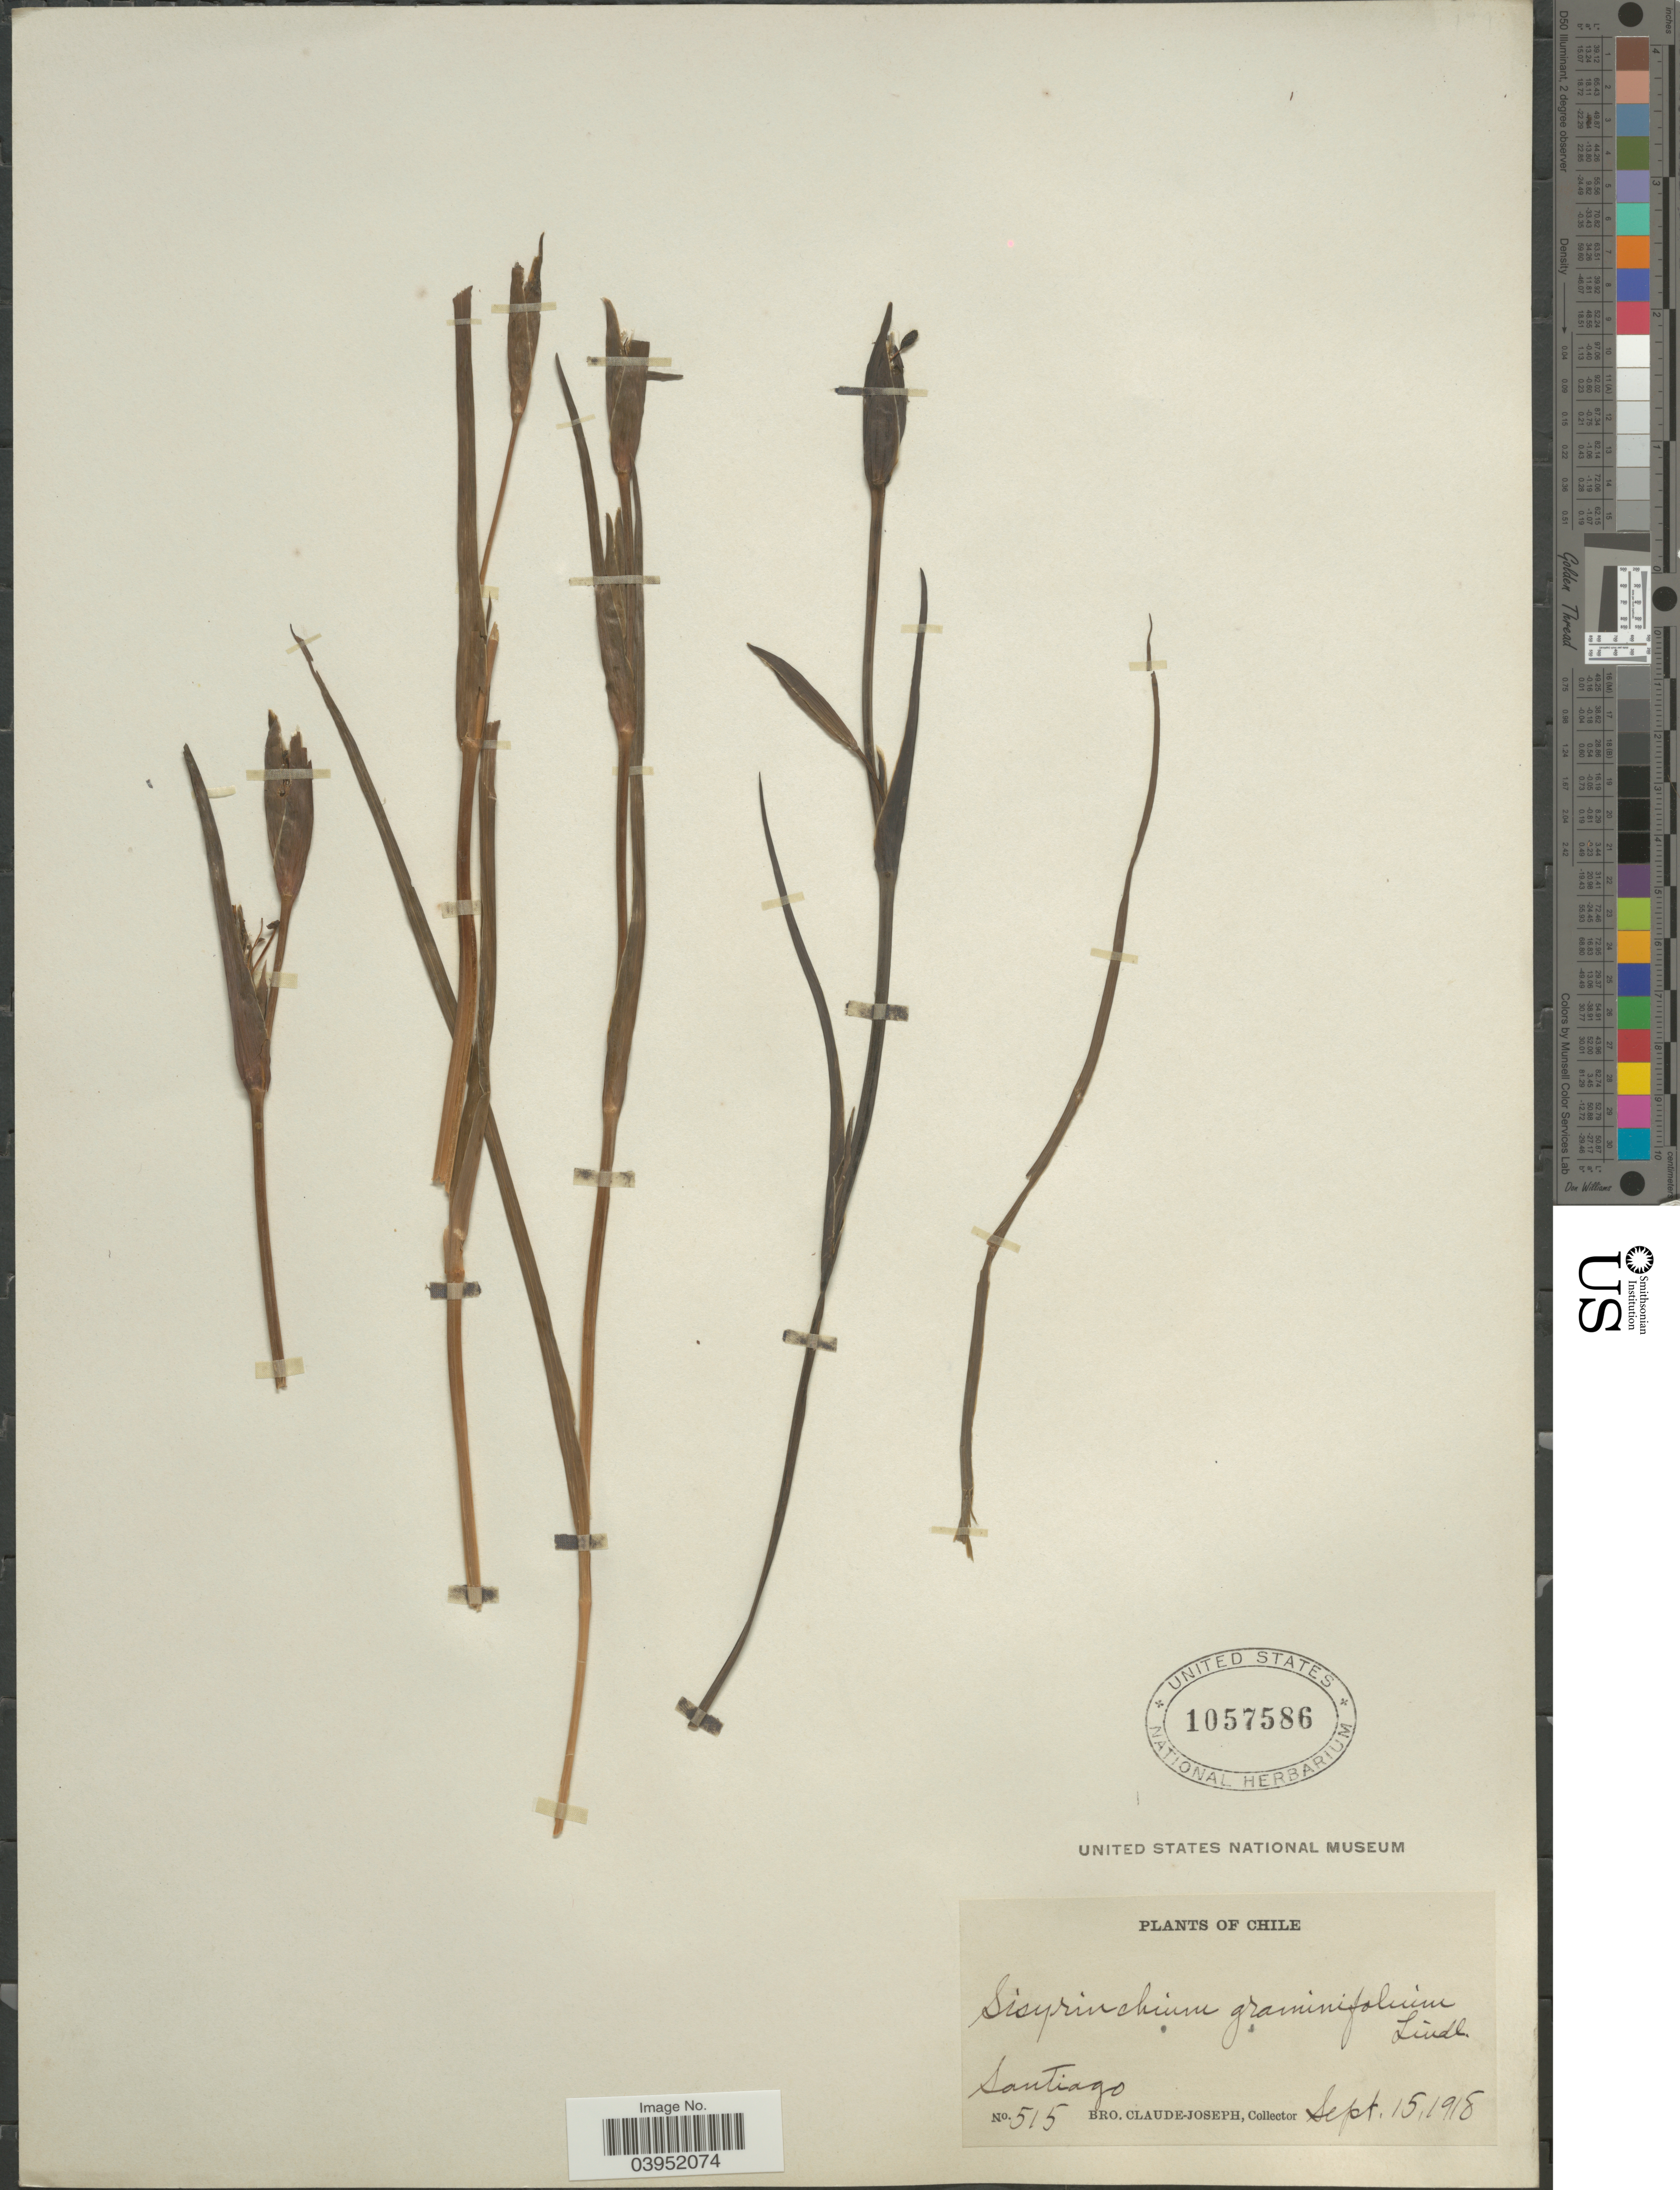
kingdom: Plantae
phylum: Tracheophyta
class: Liliopsida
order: Asparagales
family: Iridaceae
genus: Sisyrinchium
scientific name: Sisyrinchium graminifolium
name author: Lindl.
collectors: Bro. Claude-Joseph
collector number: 515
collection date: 1918-09-15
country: Chile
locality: Santiago.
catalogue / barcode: US 1057586